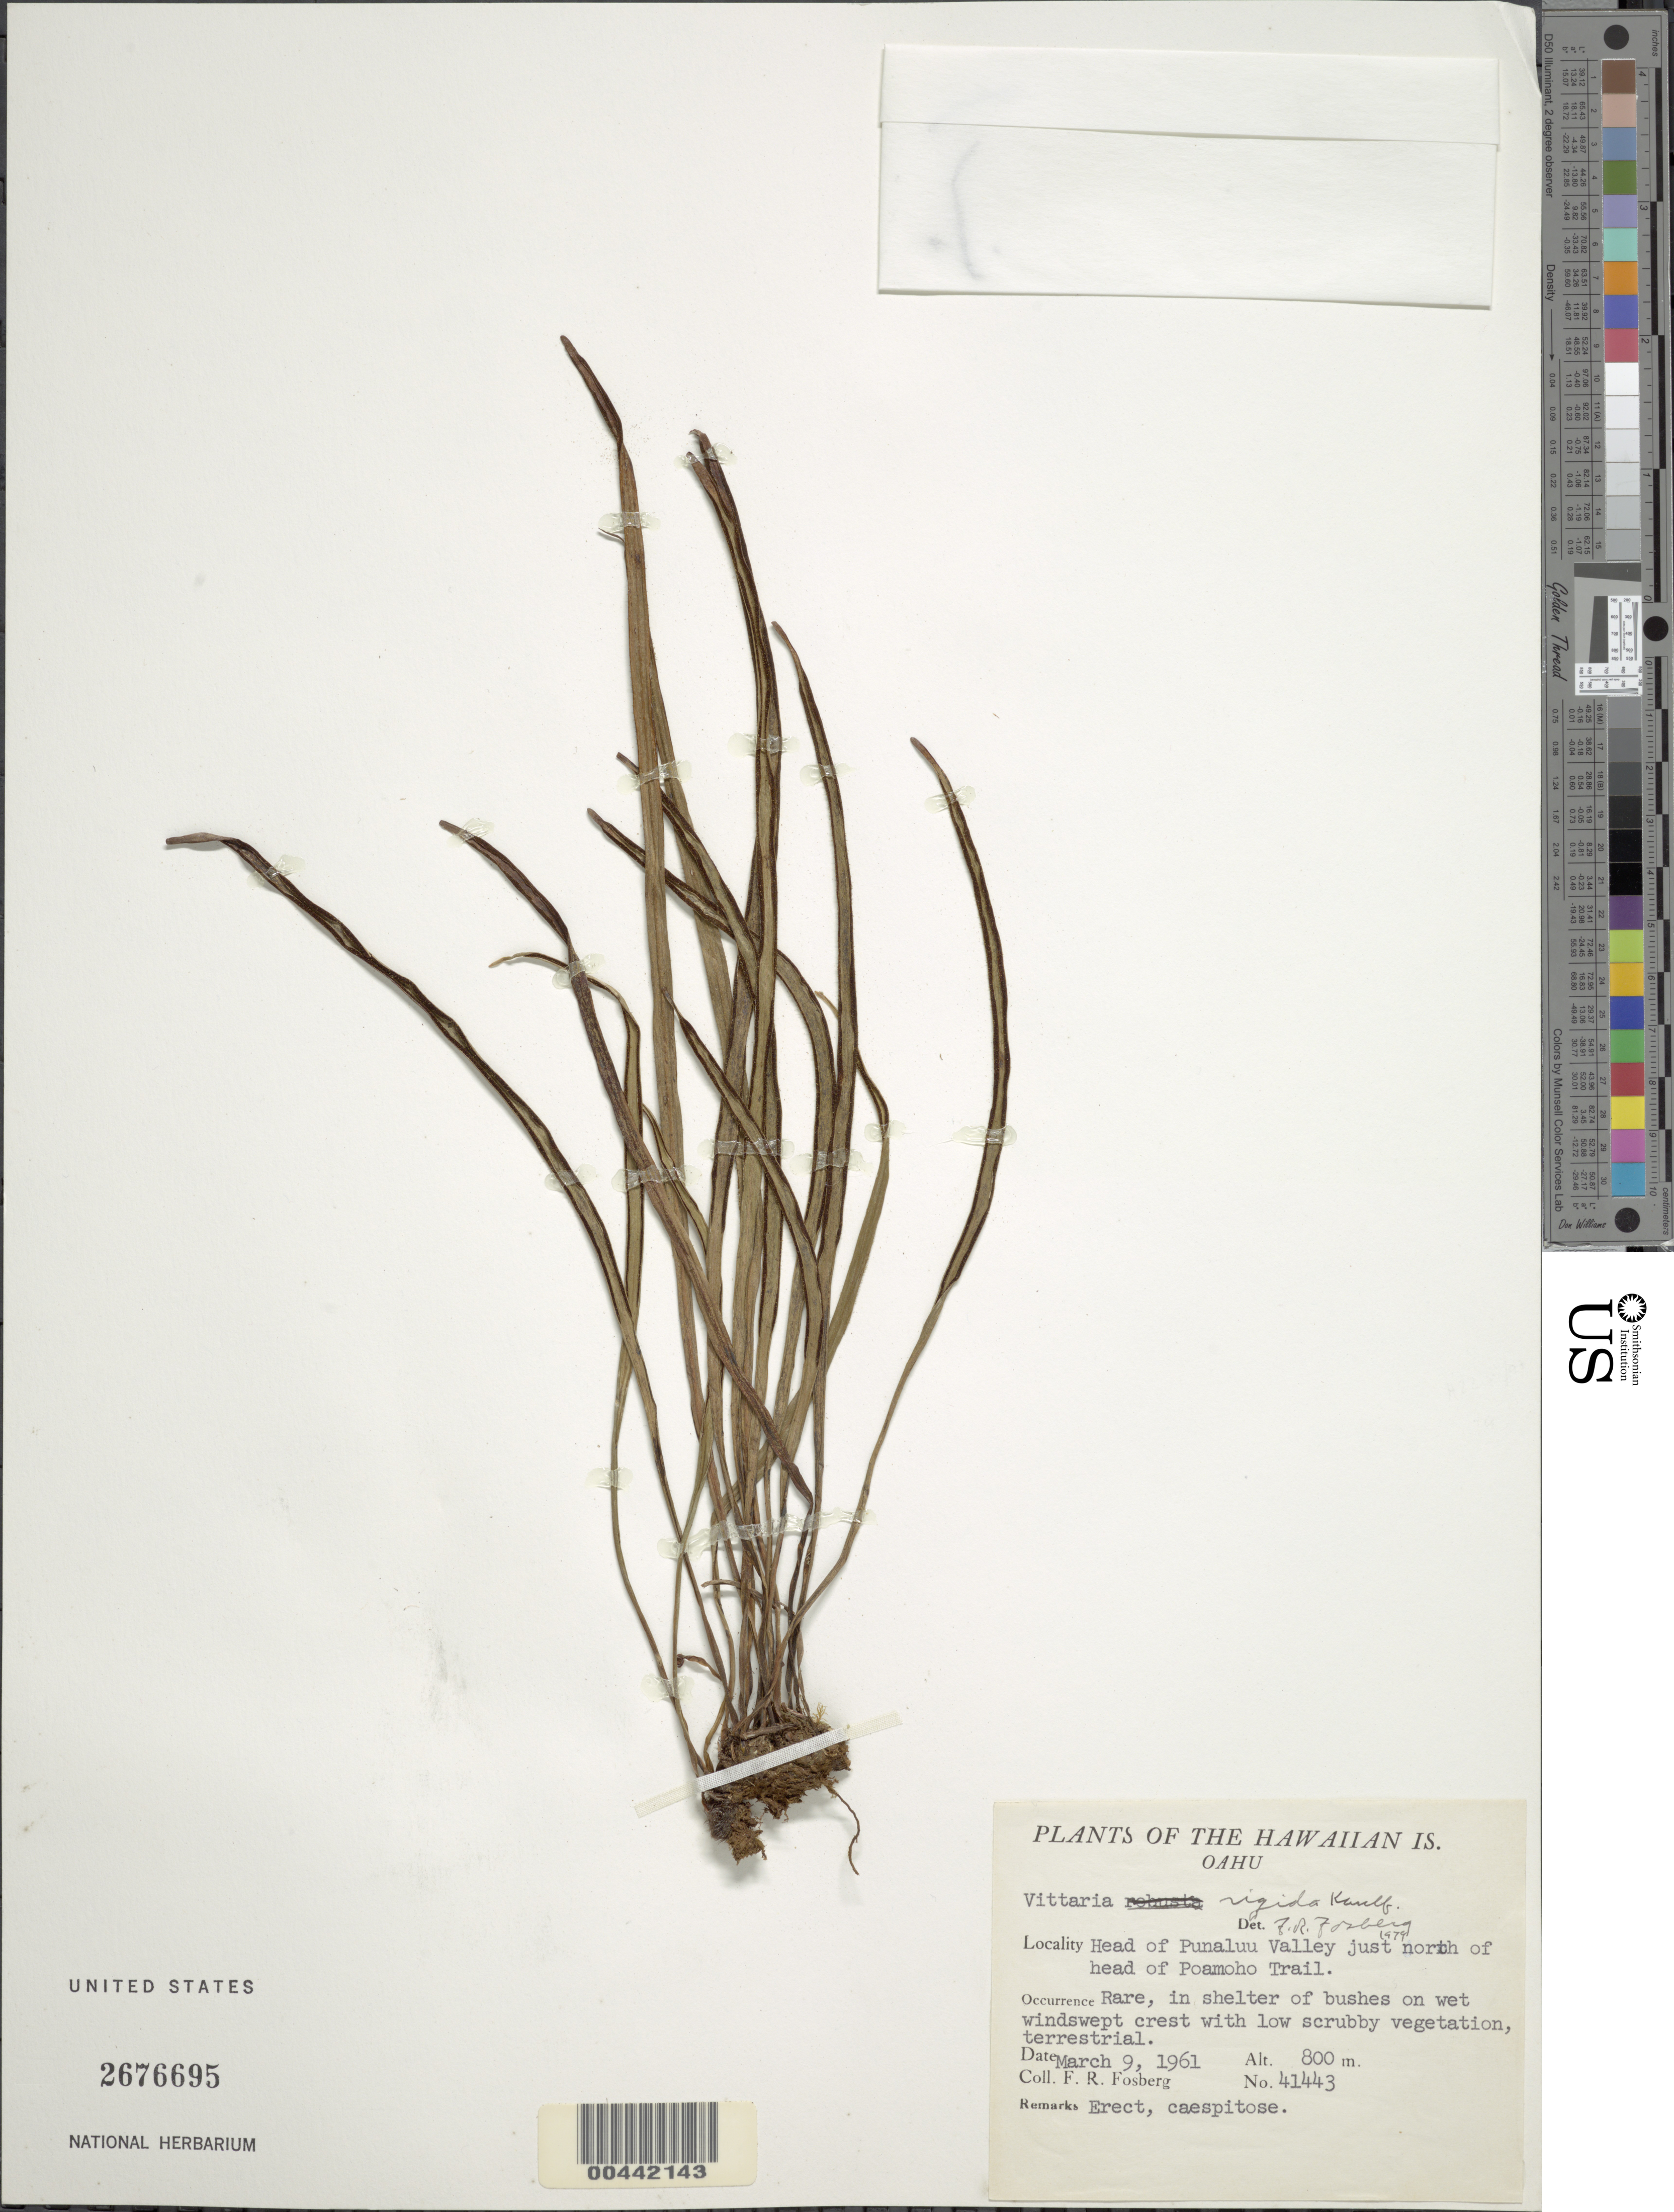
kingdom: Plantae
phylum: Tracheophyta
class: Polypodiopsida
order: Polypodiales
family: Pteridaceae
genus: Haplopteris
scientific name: Haplopteris elongata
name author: (Sw.) Crane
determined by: Wagner, W. L., (BOT), Smithsonian Institution - National Museum of Natural History (UNITED STATES)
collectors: F. R. Fosberg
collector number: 41443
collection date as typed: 9 Mar 1961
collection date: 1961-03-09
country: United States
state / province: Hawaii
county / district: Honolulu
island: Oahu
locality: Hd. of Punaluu Valley just N of hd. of Poamoho Trail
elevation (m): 800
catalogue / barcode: US 2676695